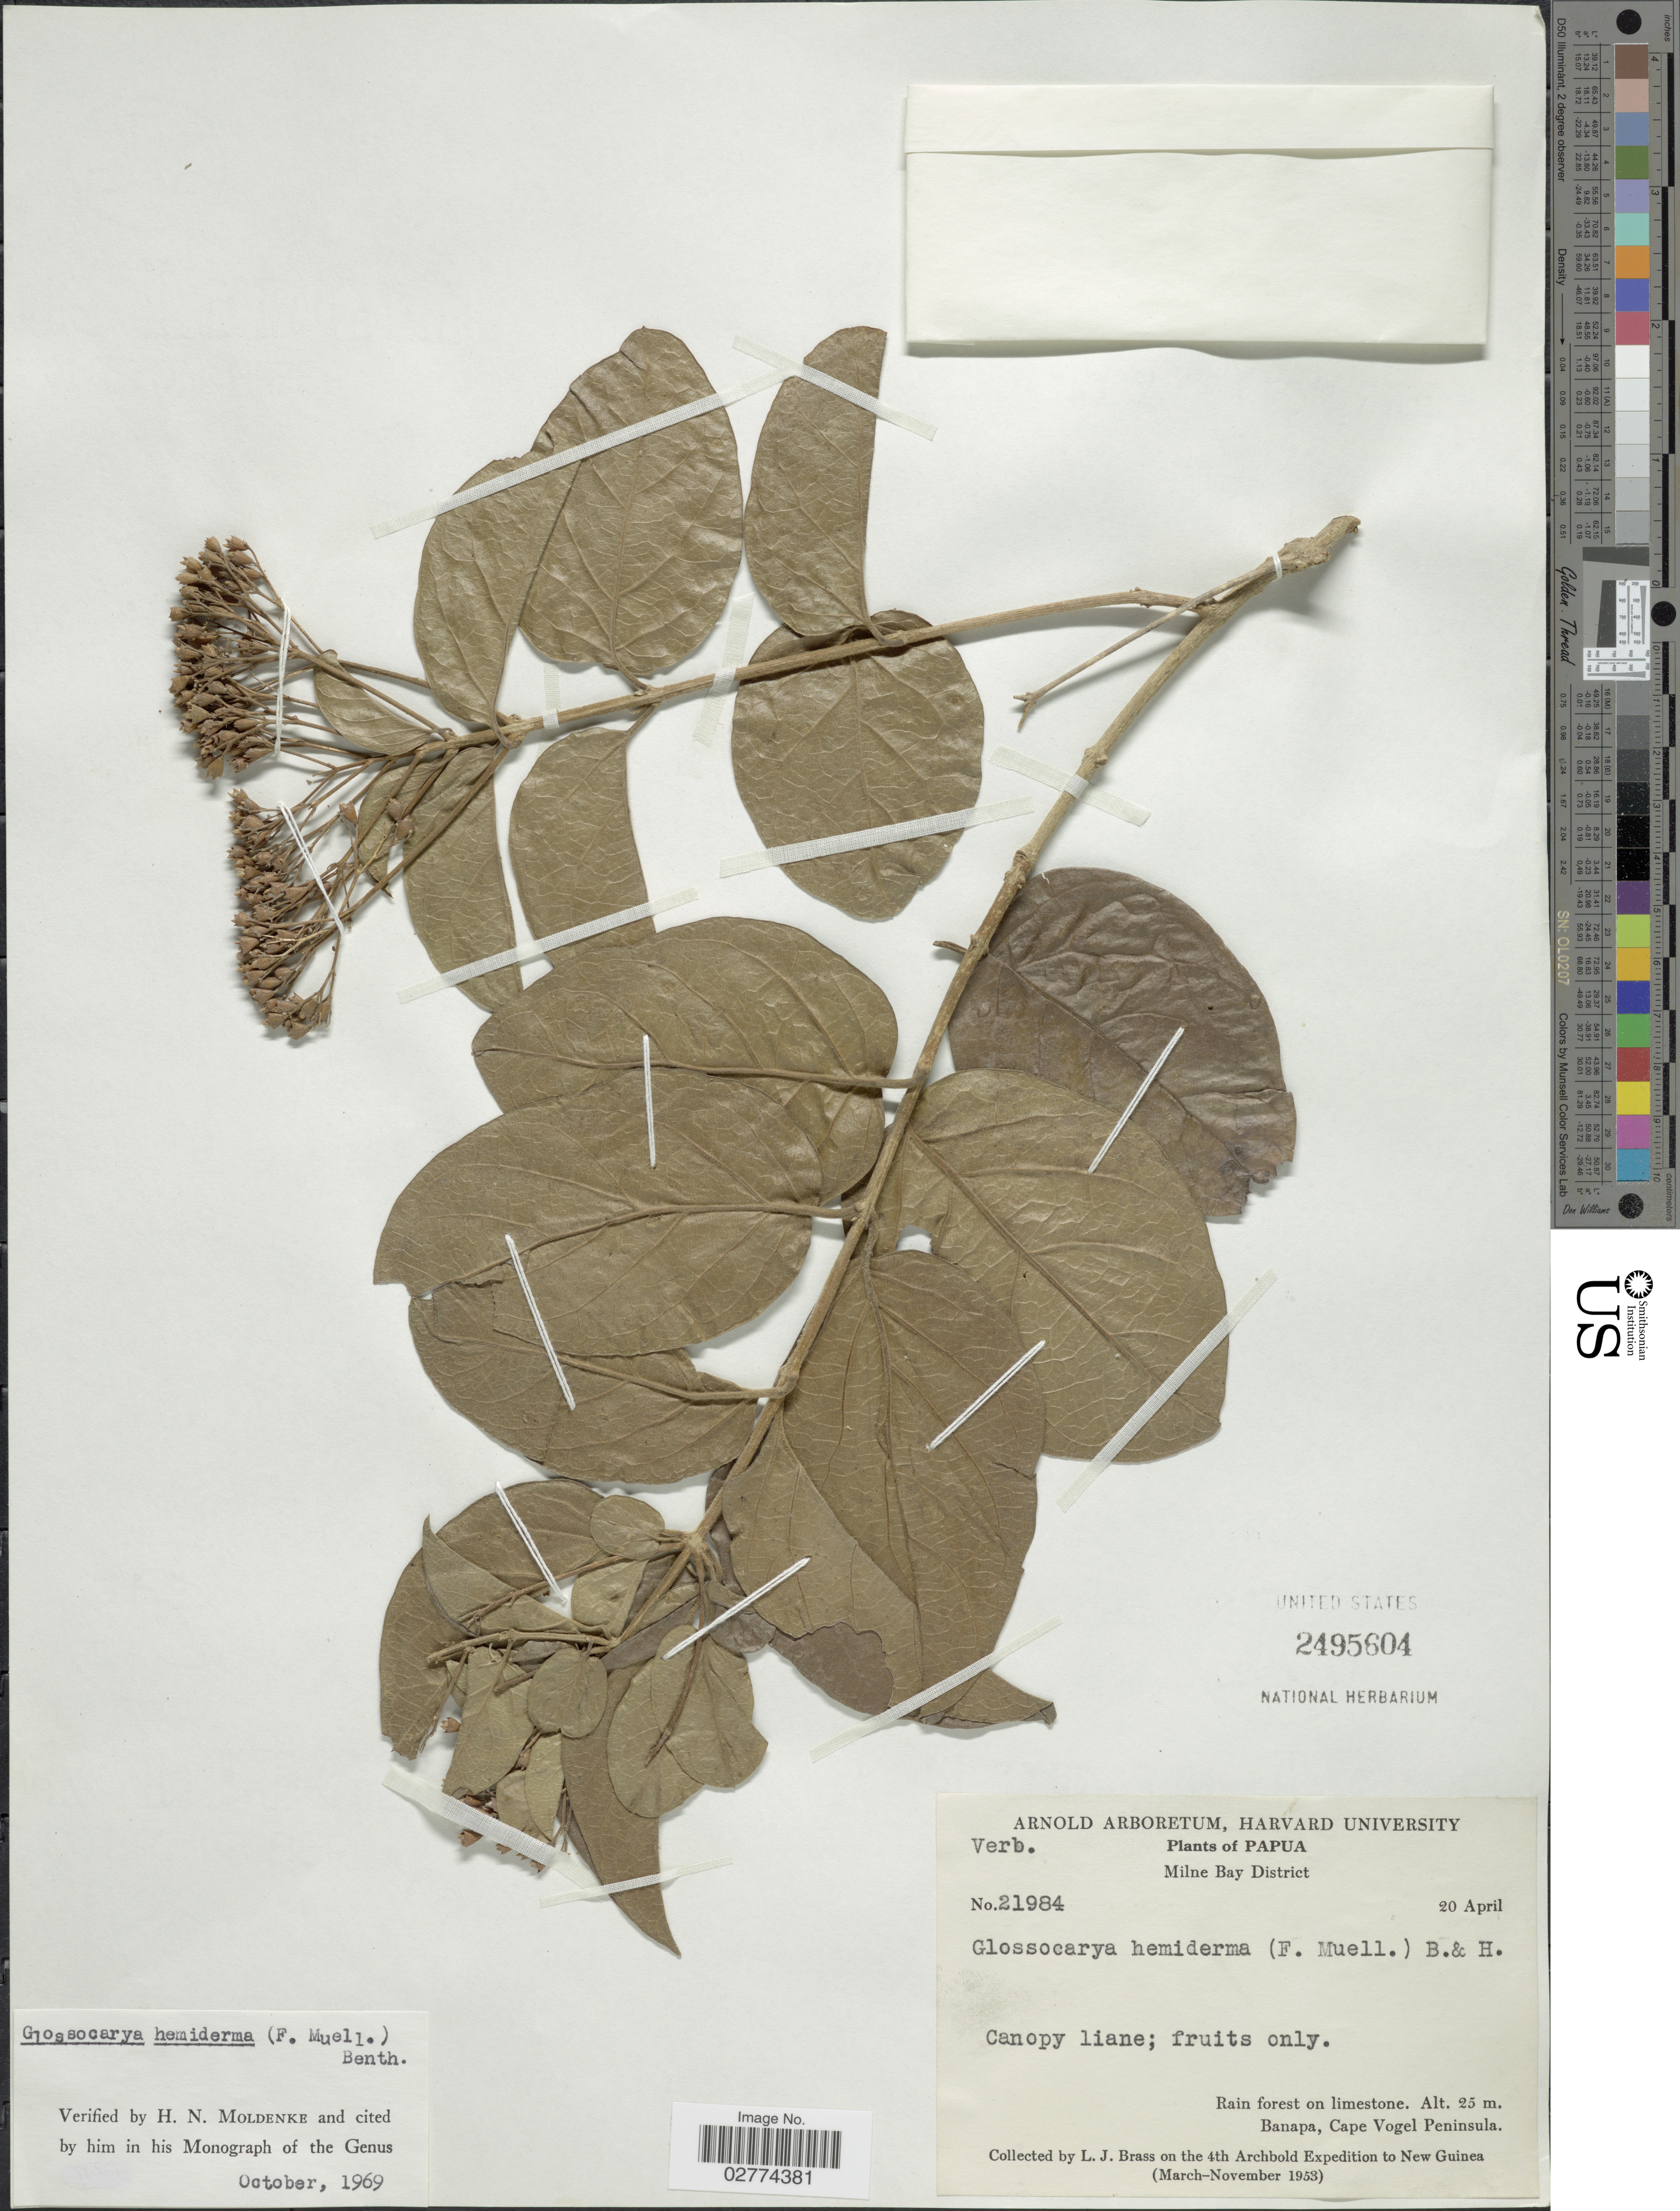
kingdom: Plantae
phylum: Tracheophyta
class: Magnoliopsida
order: Lamiales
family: Lamiaceae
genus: Glossocarya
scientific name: Glossocarya hemiderma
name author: (F. Muell. ex Benth.) Benth. ex B.D. Jacks.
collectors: L. J. Brass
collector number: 21984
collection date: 1953-04-20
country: Papua New Guinea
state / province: Milne Bay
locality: Papua. Rain forest on limestone. Banapa, Cape Vogel Peninsula. New Guinea.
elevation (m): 25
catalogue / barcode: US 2495604